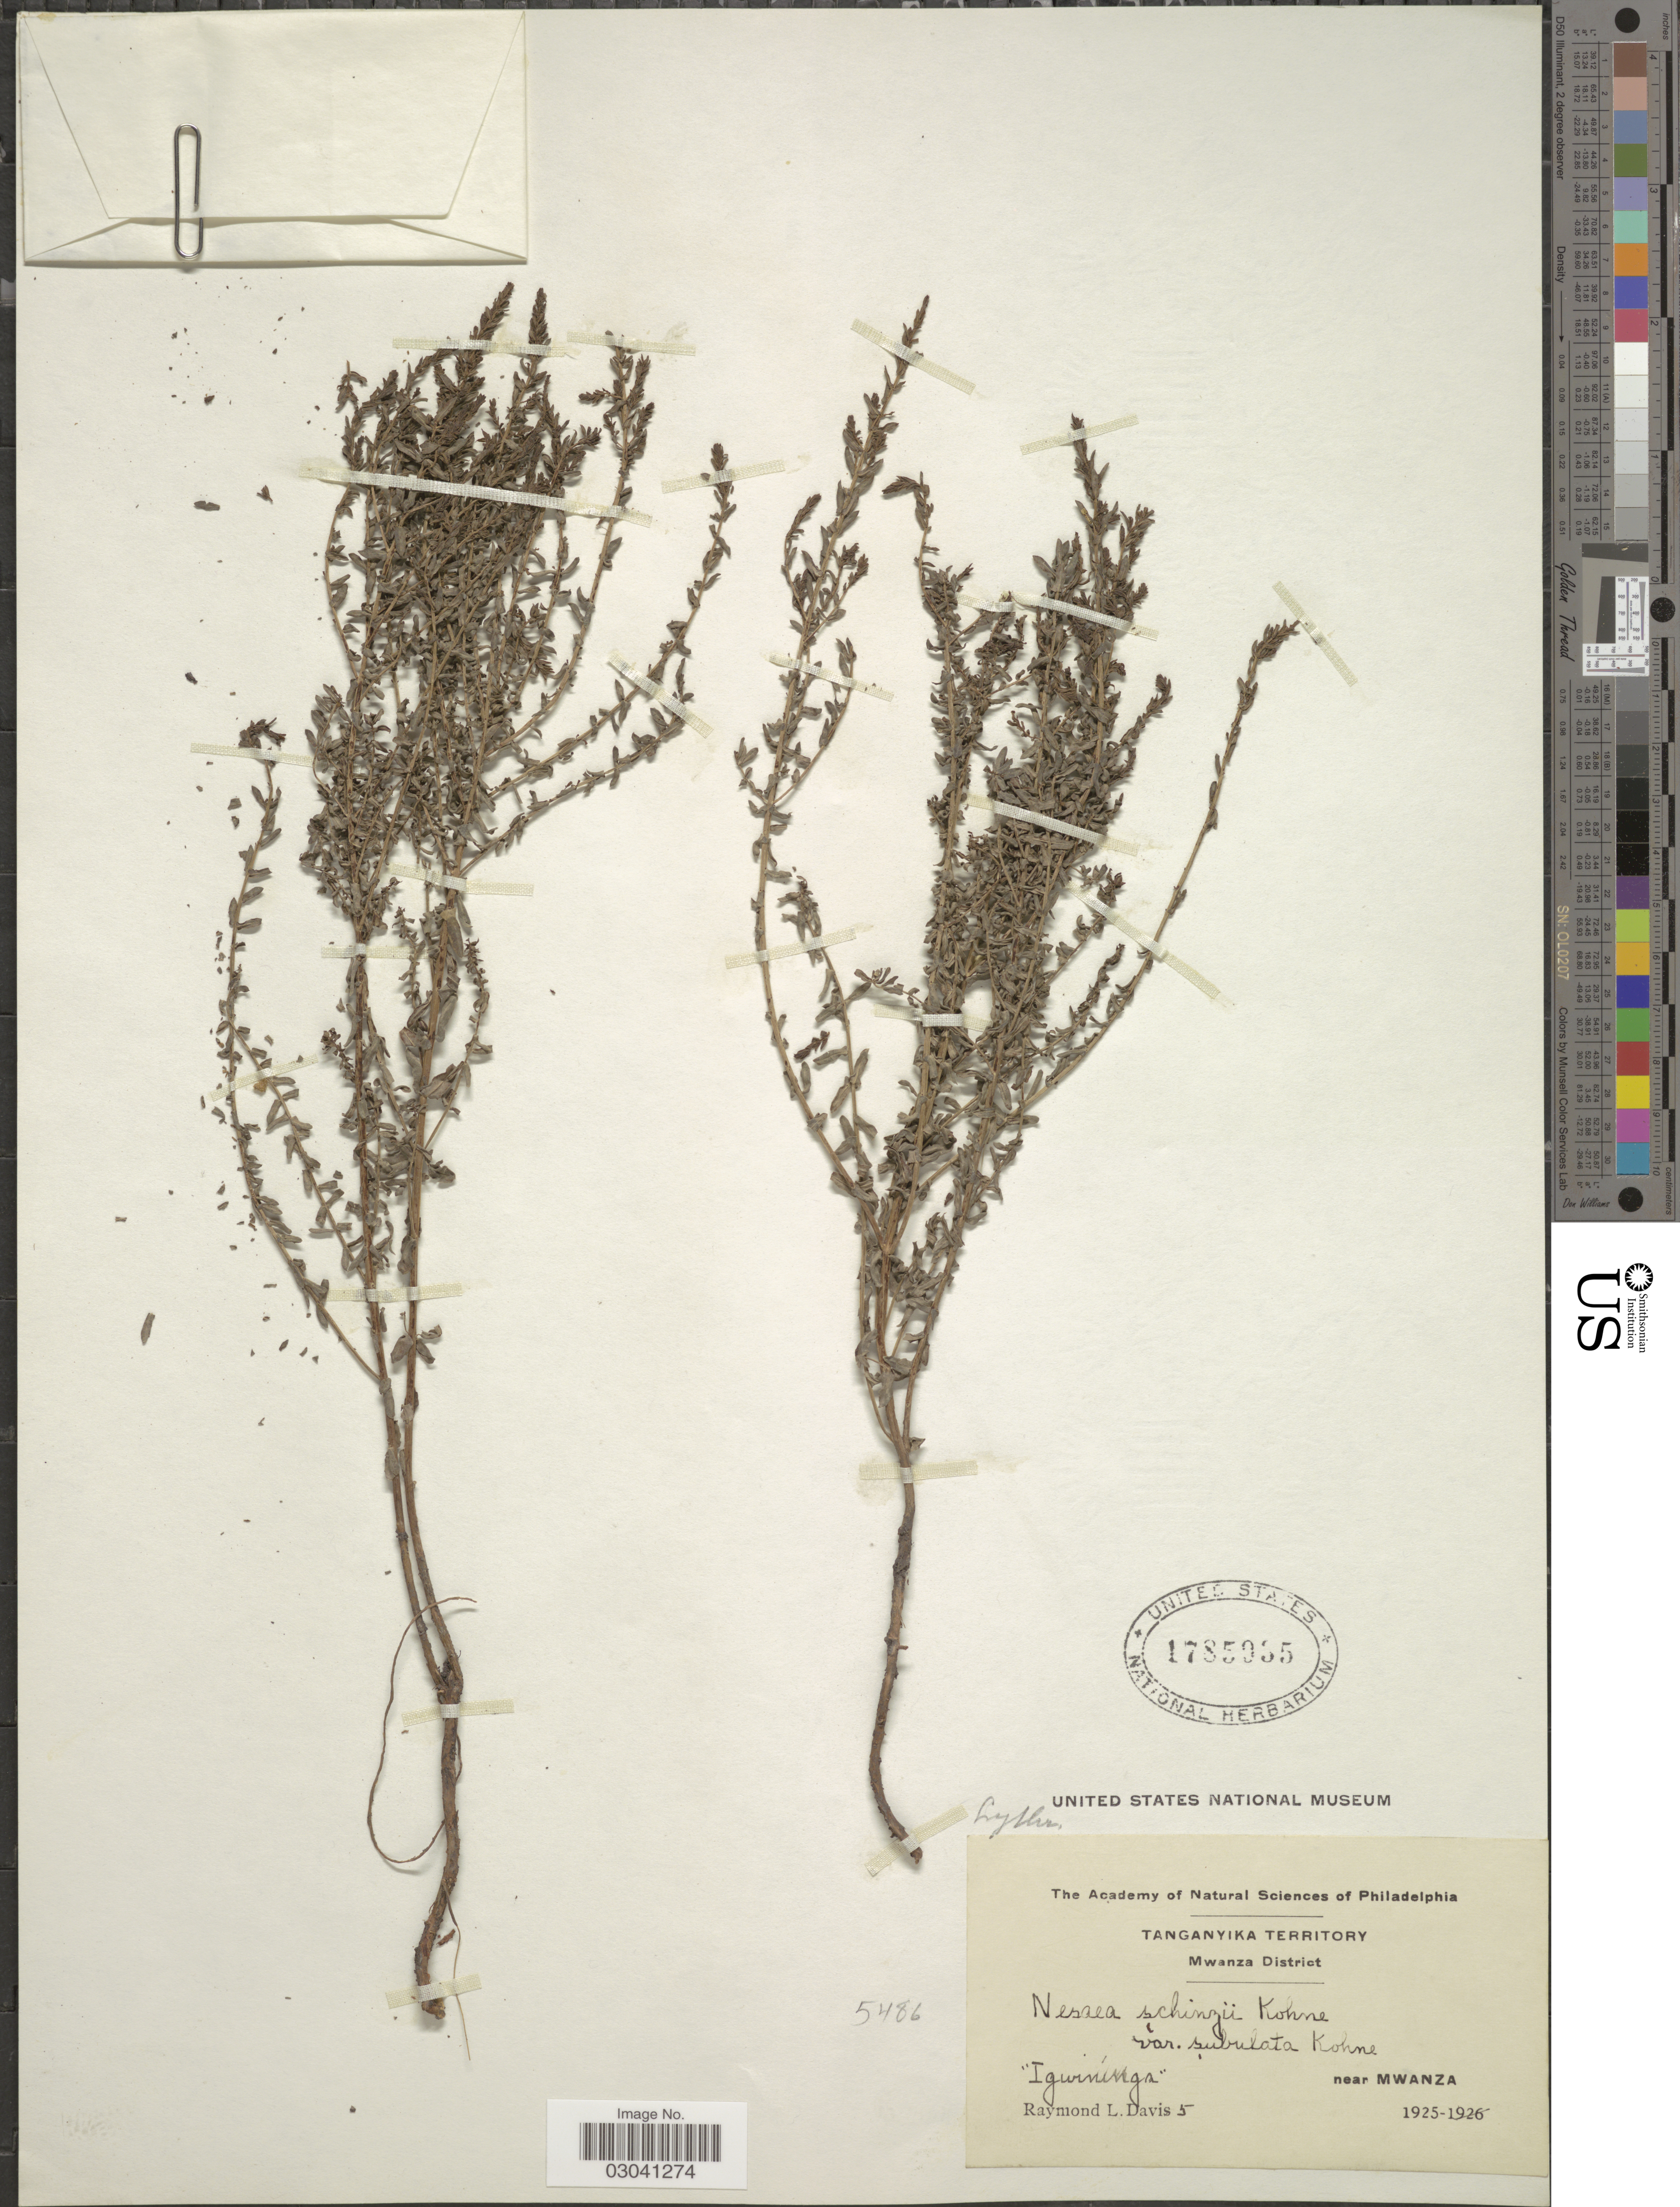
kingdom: Plantae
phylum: Tracheophyta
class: Magnoliopsida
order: Myrtales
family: Lythraceae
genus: Ammannia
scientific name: Ammannia schinzii subsp. subulata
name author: (Koehne) S.A. Graham & Gandhi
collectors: R. Davis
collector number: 5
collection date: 1925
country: Tanzania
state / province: Mwanza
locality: Tanganyika Territory, Mwanza District, near Mwanza.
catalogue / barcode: US 1785035